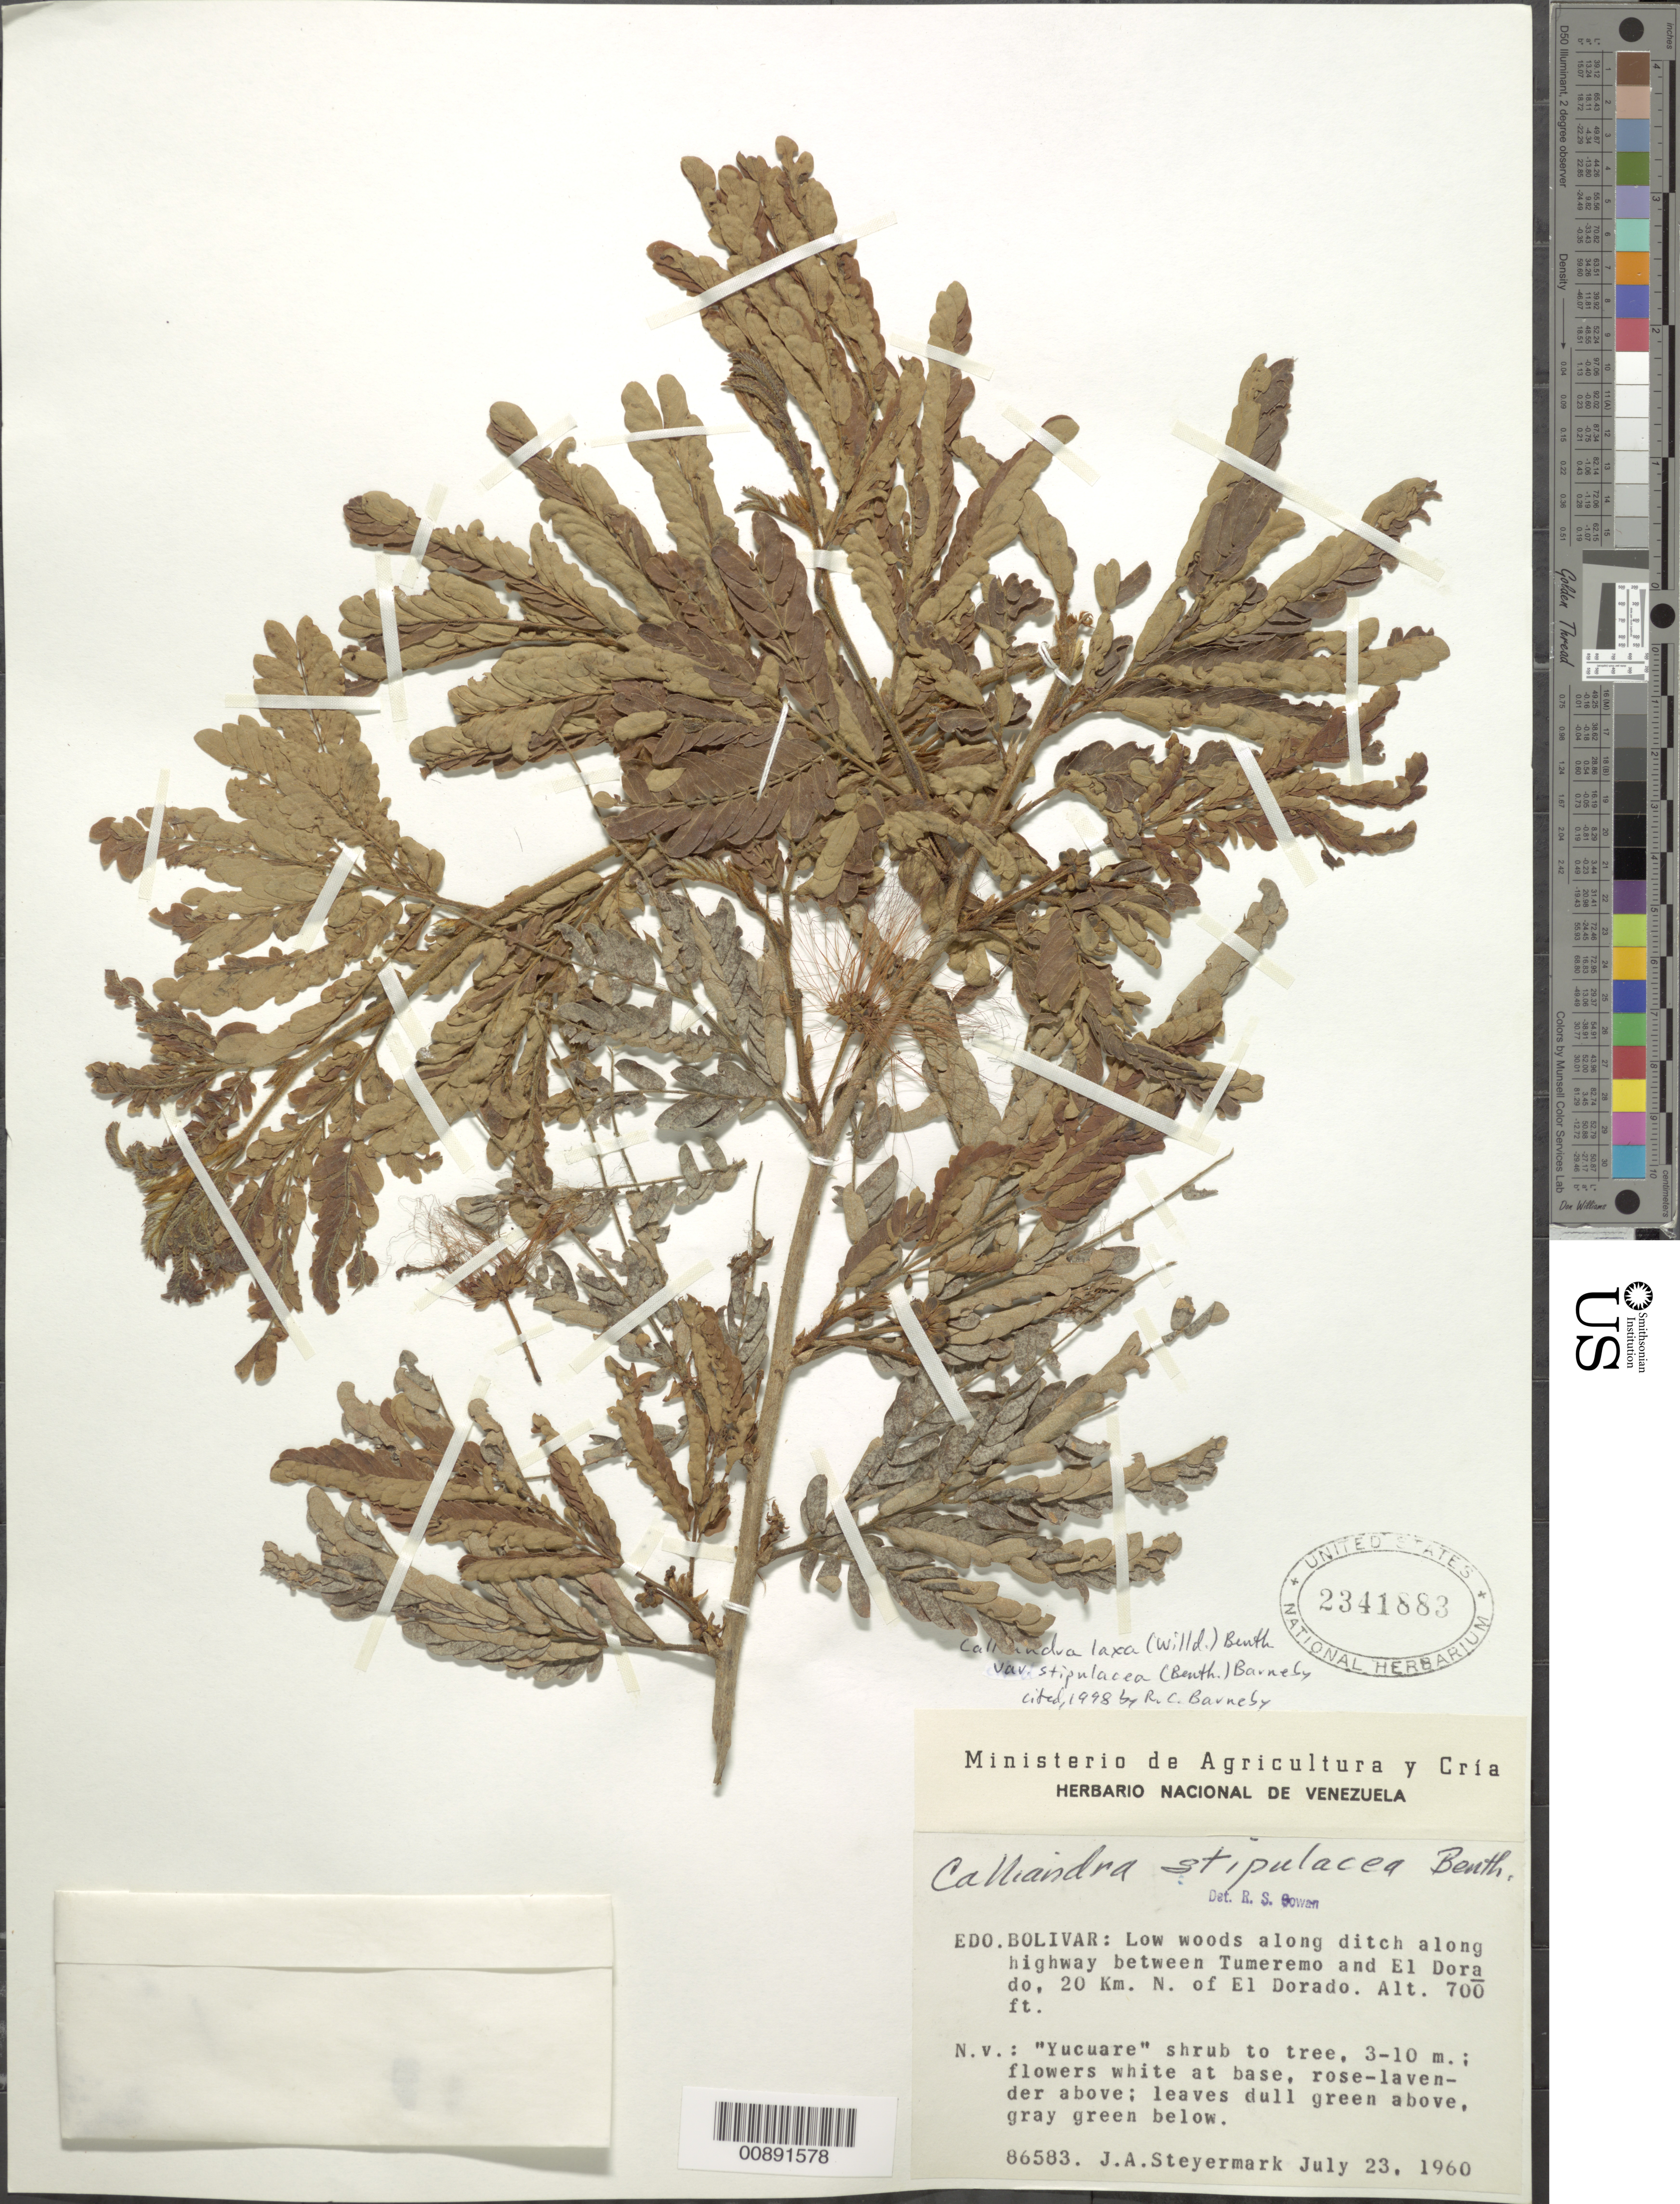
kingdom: Plantae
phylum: Tracheophyta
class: Magnoliopsida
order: Fabales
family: Fabaceae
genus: Calliandra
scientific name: Calliandra laxa var. stipulacea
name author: (Benth.) Barneby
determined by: Cowan, R. S.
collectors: J. Steyermark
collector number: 86583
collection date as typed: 23-Jul-60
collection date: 1960-07-23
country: Venezuela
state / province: Bolívar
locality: Tumeremo to El Dorado, along highway, 20 km N of El Dorado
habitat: Low woods along ditch along highway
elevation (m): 213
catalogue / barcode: US 2341883